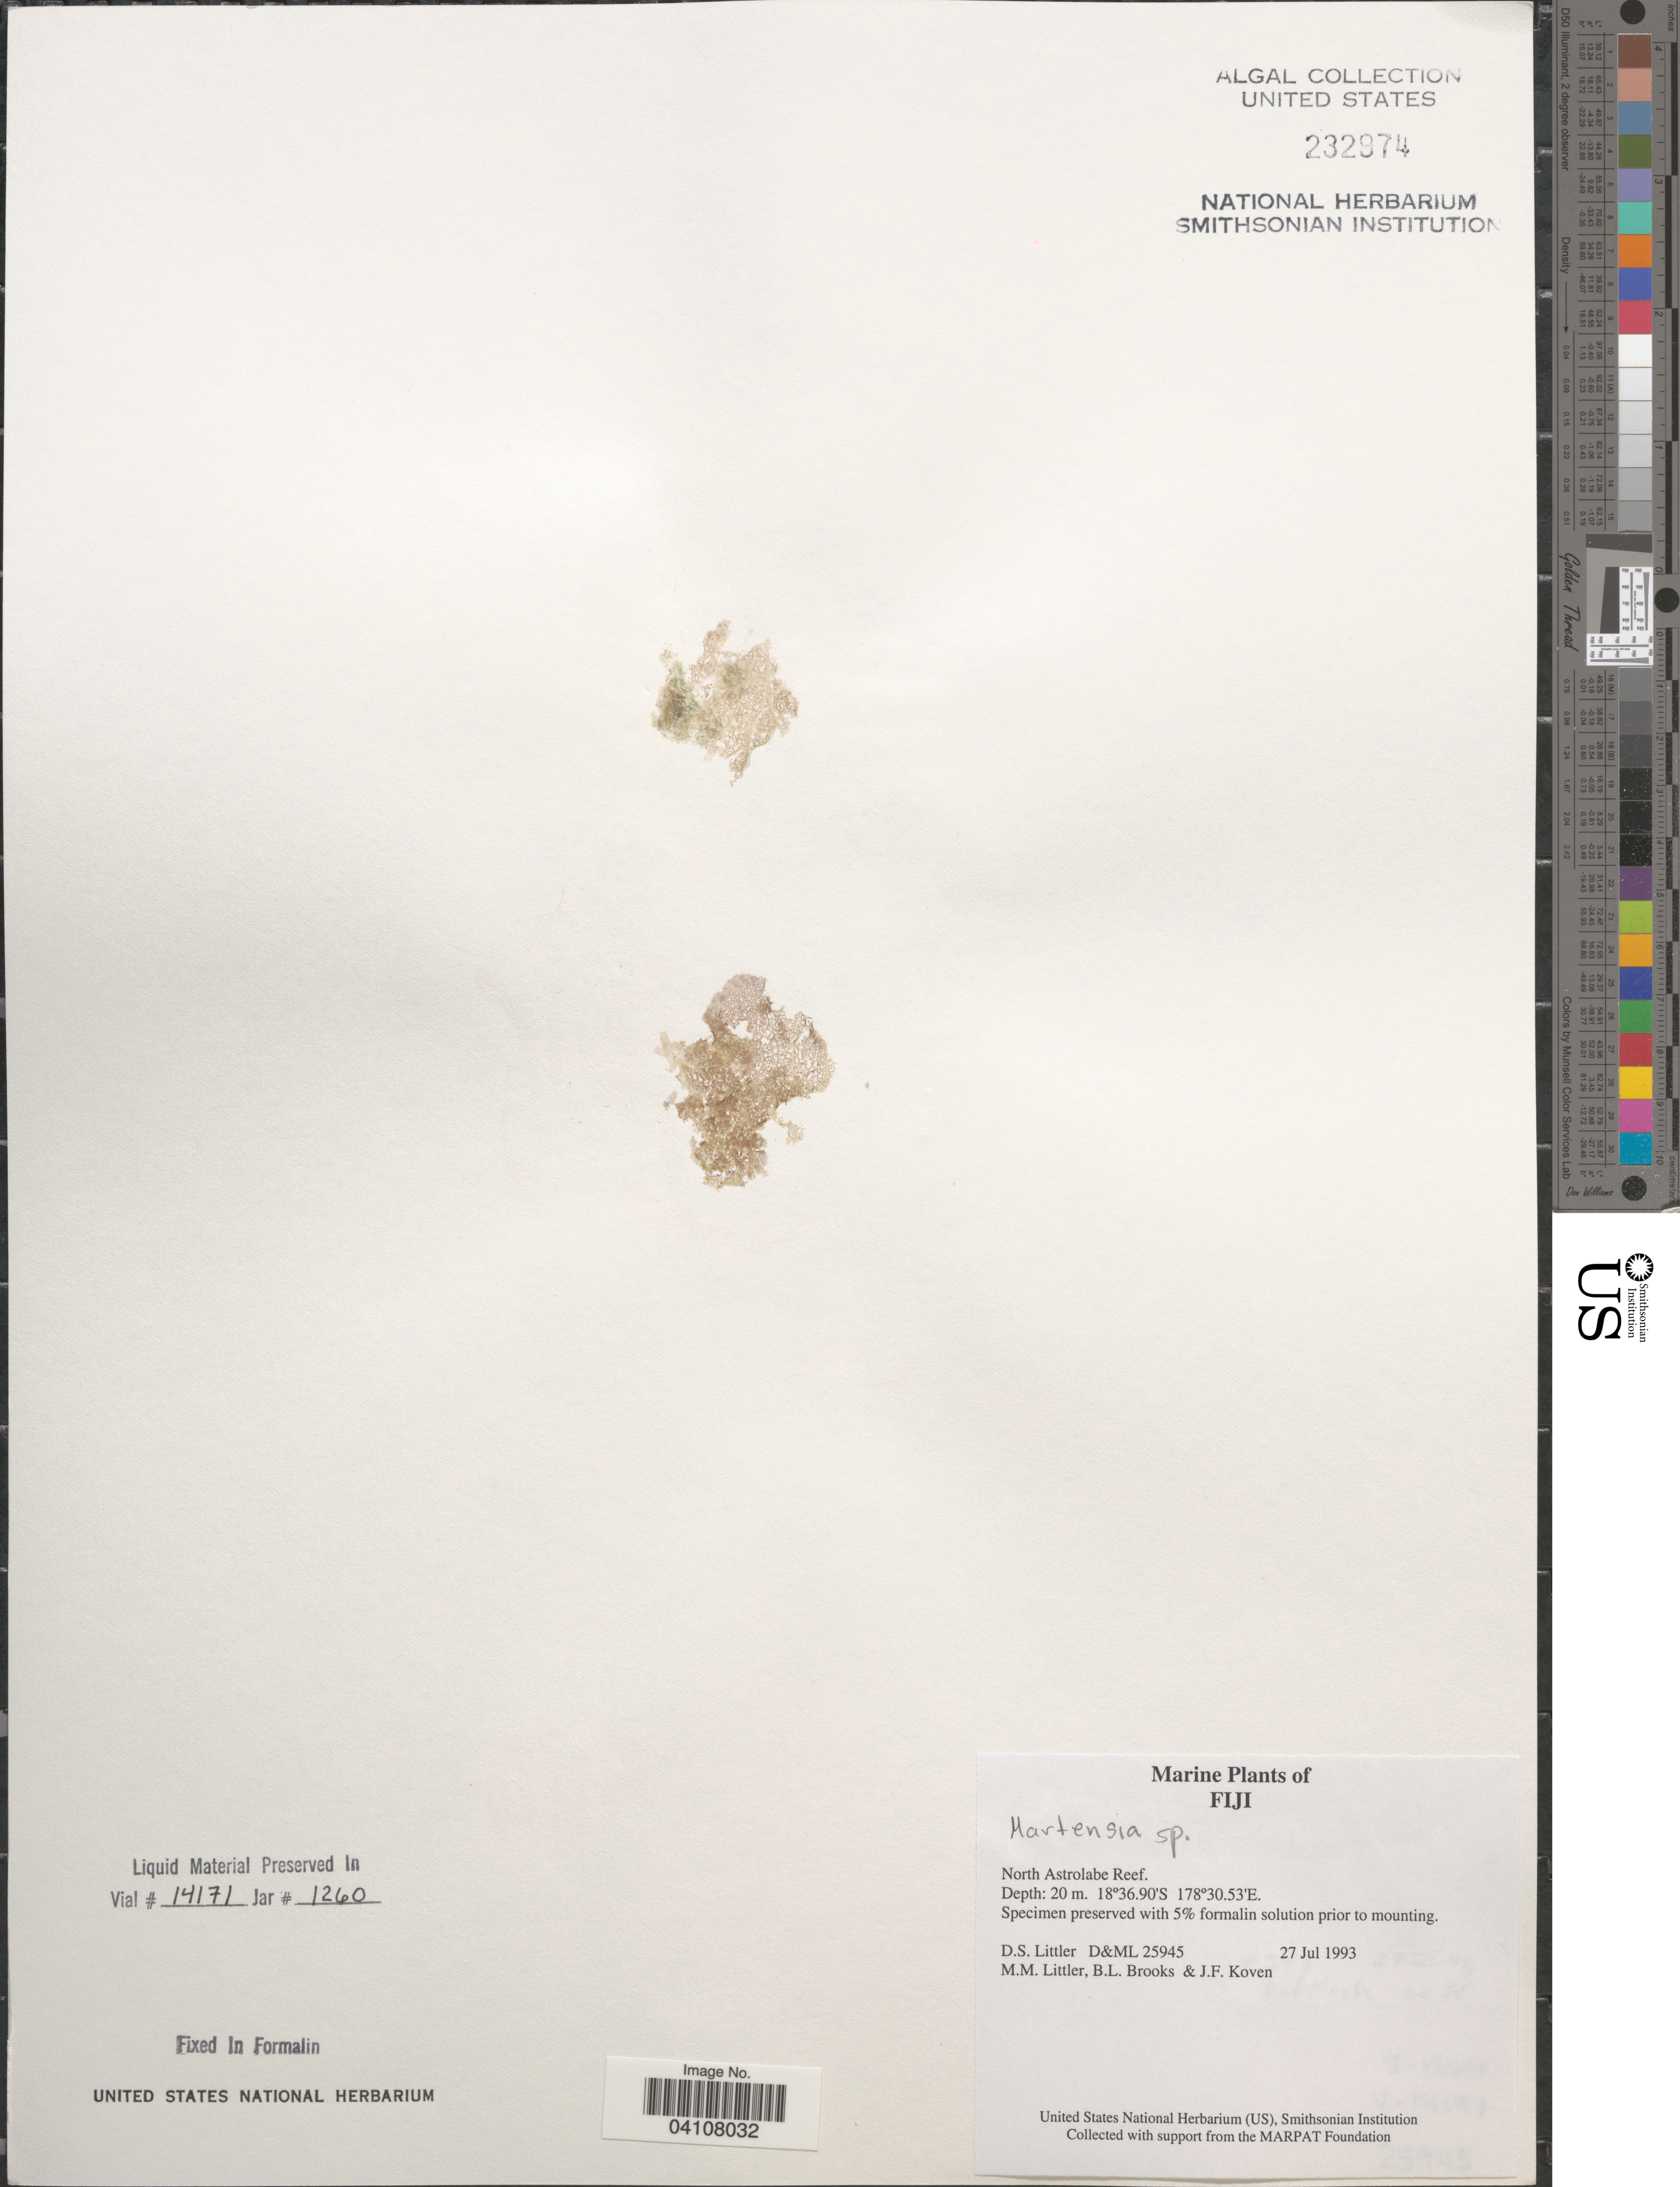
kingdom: Plantae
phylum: Rhodophyta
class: Florideophyceae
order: Ceramiales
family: Delesseriaceae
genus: Martensia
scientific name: Martensia sp.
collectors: D. S. Littler, B. Brooks & J. Koven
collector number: D&ML25945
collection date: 1993-07-27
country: Fiji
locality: North Astrolabe Reef.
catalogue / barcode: US 232974